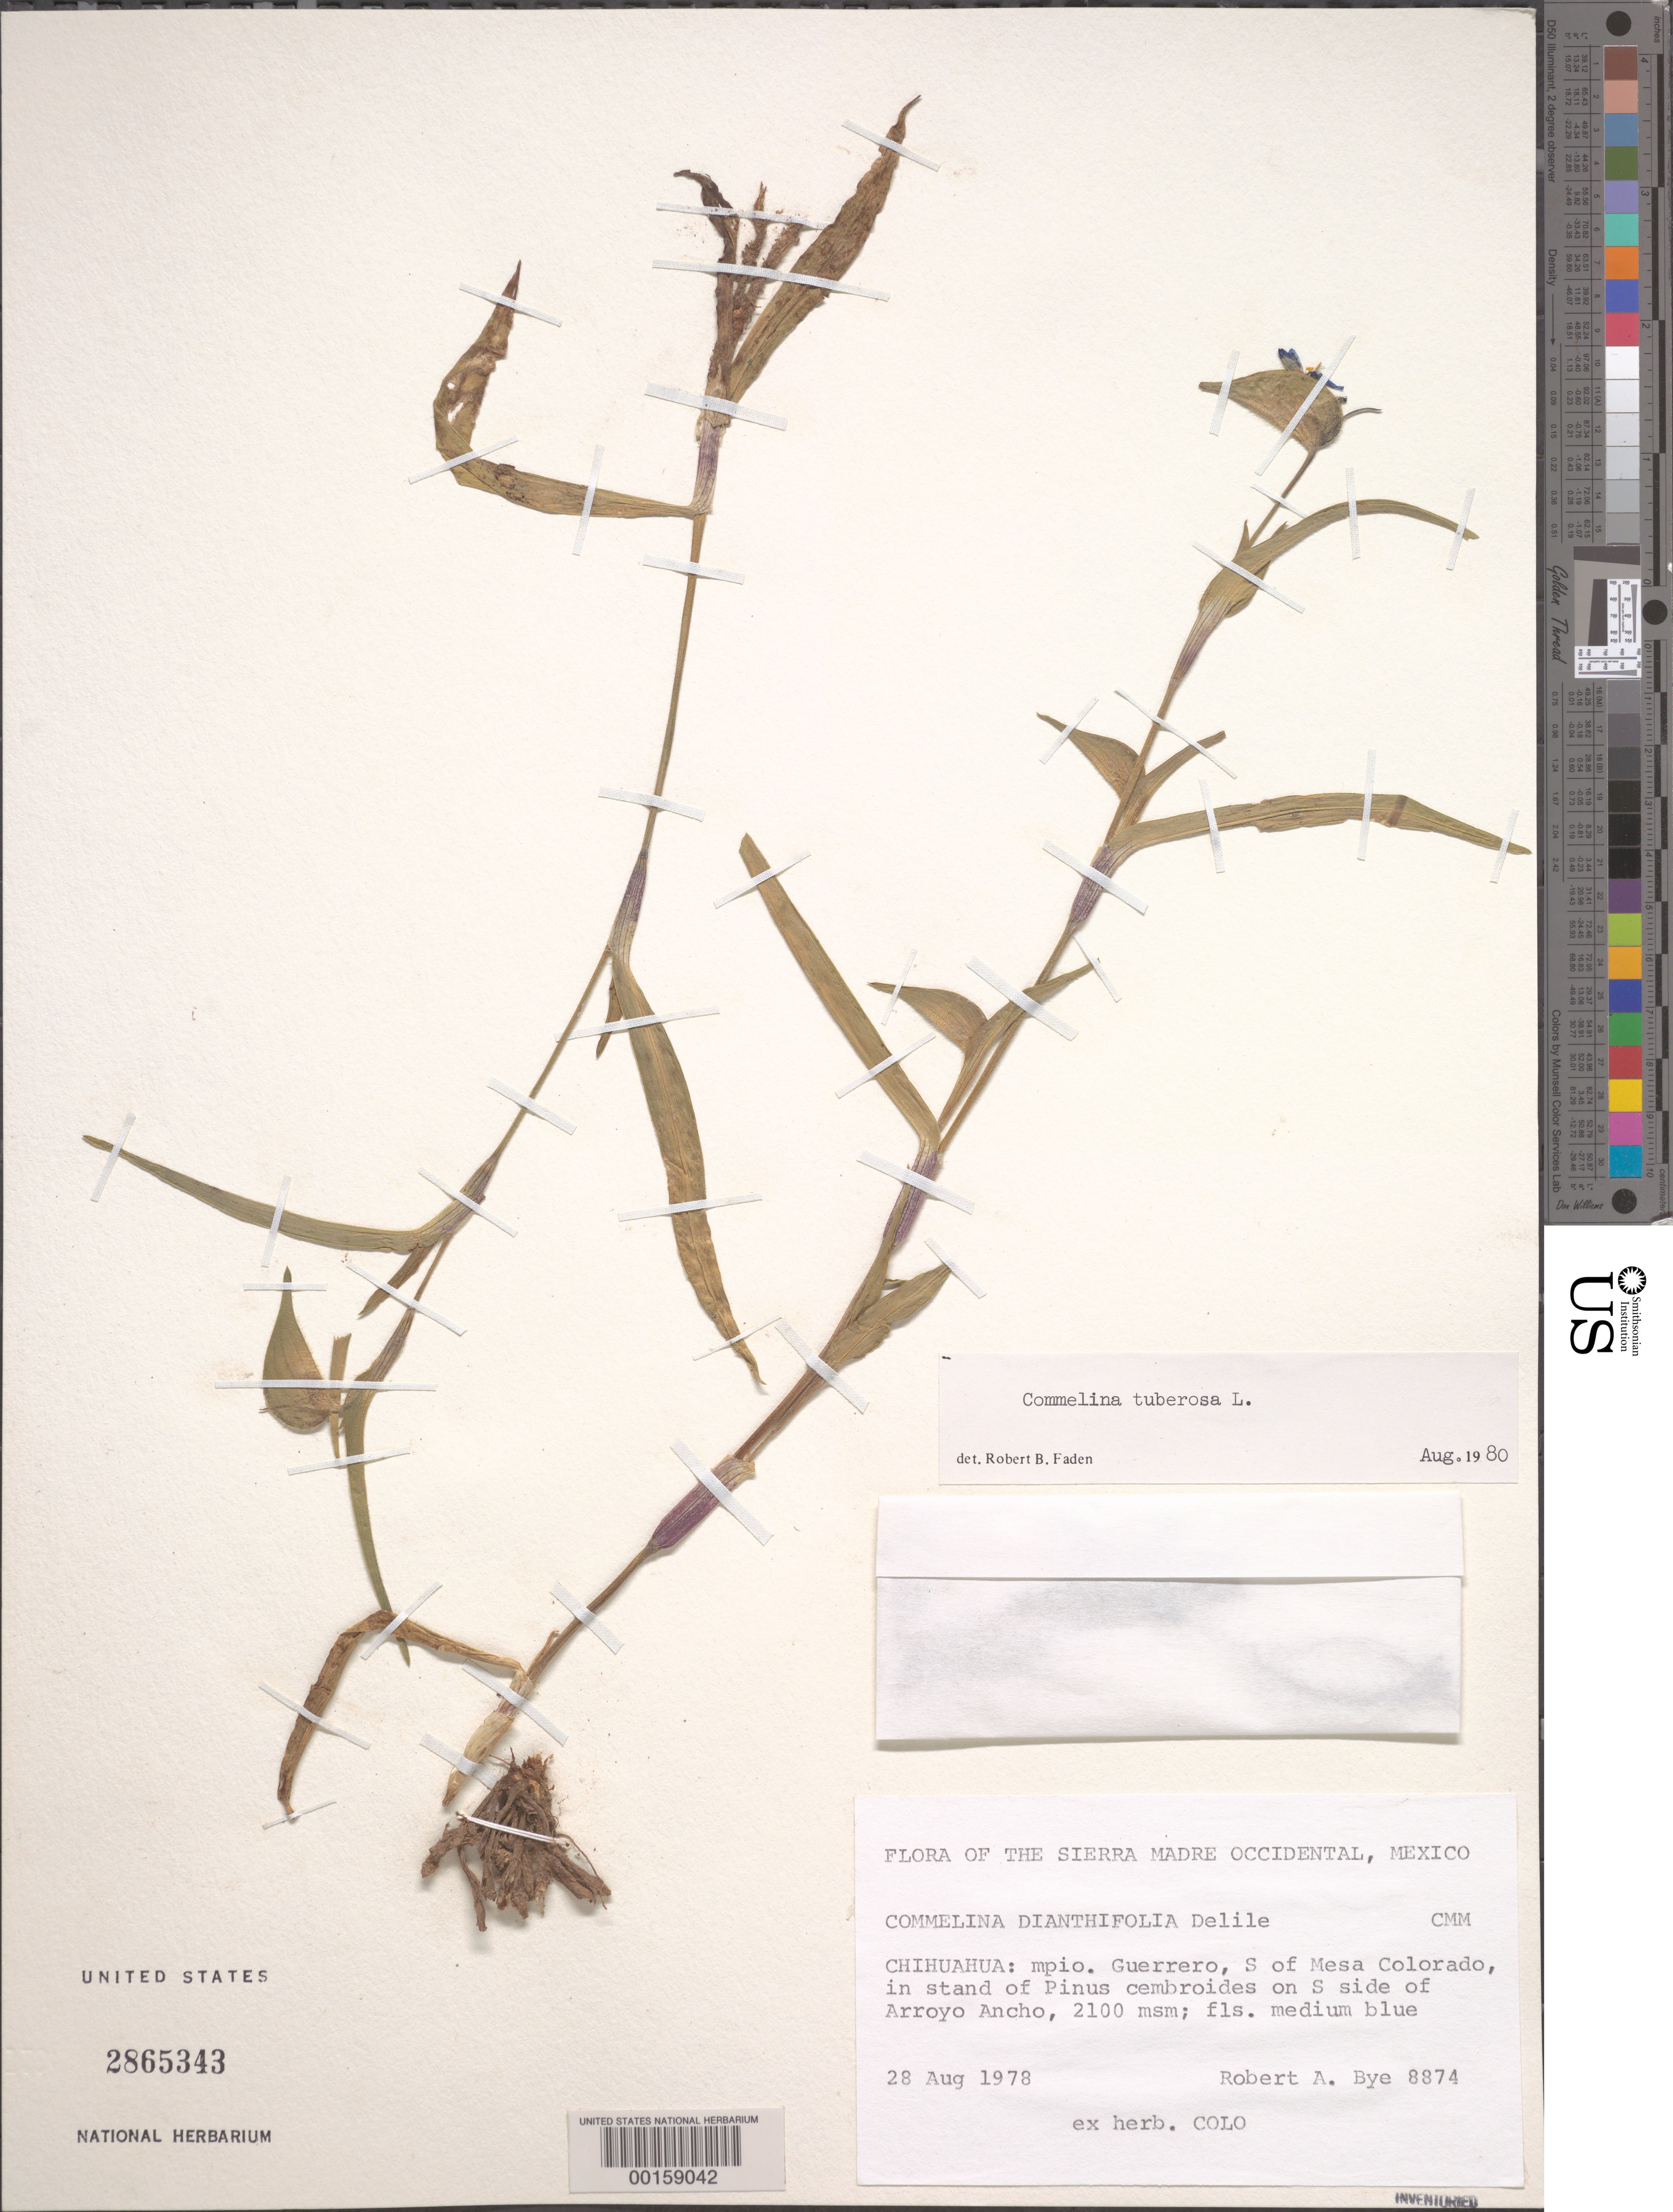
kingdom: Plantae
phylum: Tracheophyta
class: Liliopsida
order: Commelinales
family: Commelinaceae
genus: Commelina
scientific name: Commelina tuberosa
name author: L.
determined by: Faden, Robert B., (US), Smithsonian Institution - National Museum of Natural History (UNITED STATES)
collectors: R. A. Bye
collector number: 8874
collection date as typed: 28 Aug 1978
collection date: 1978-08-28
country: Mexico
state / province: Chihuahua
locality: Guerrero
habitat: Stand of pinus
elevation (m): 2100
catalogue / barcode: US 2865343